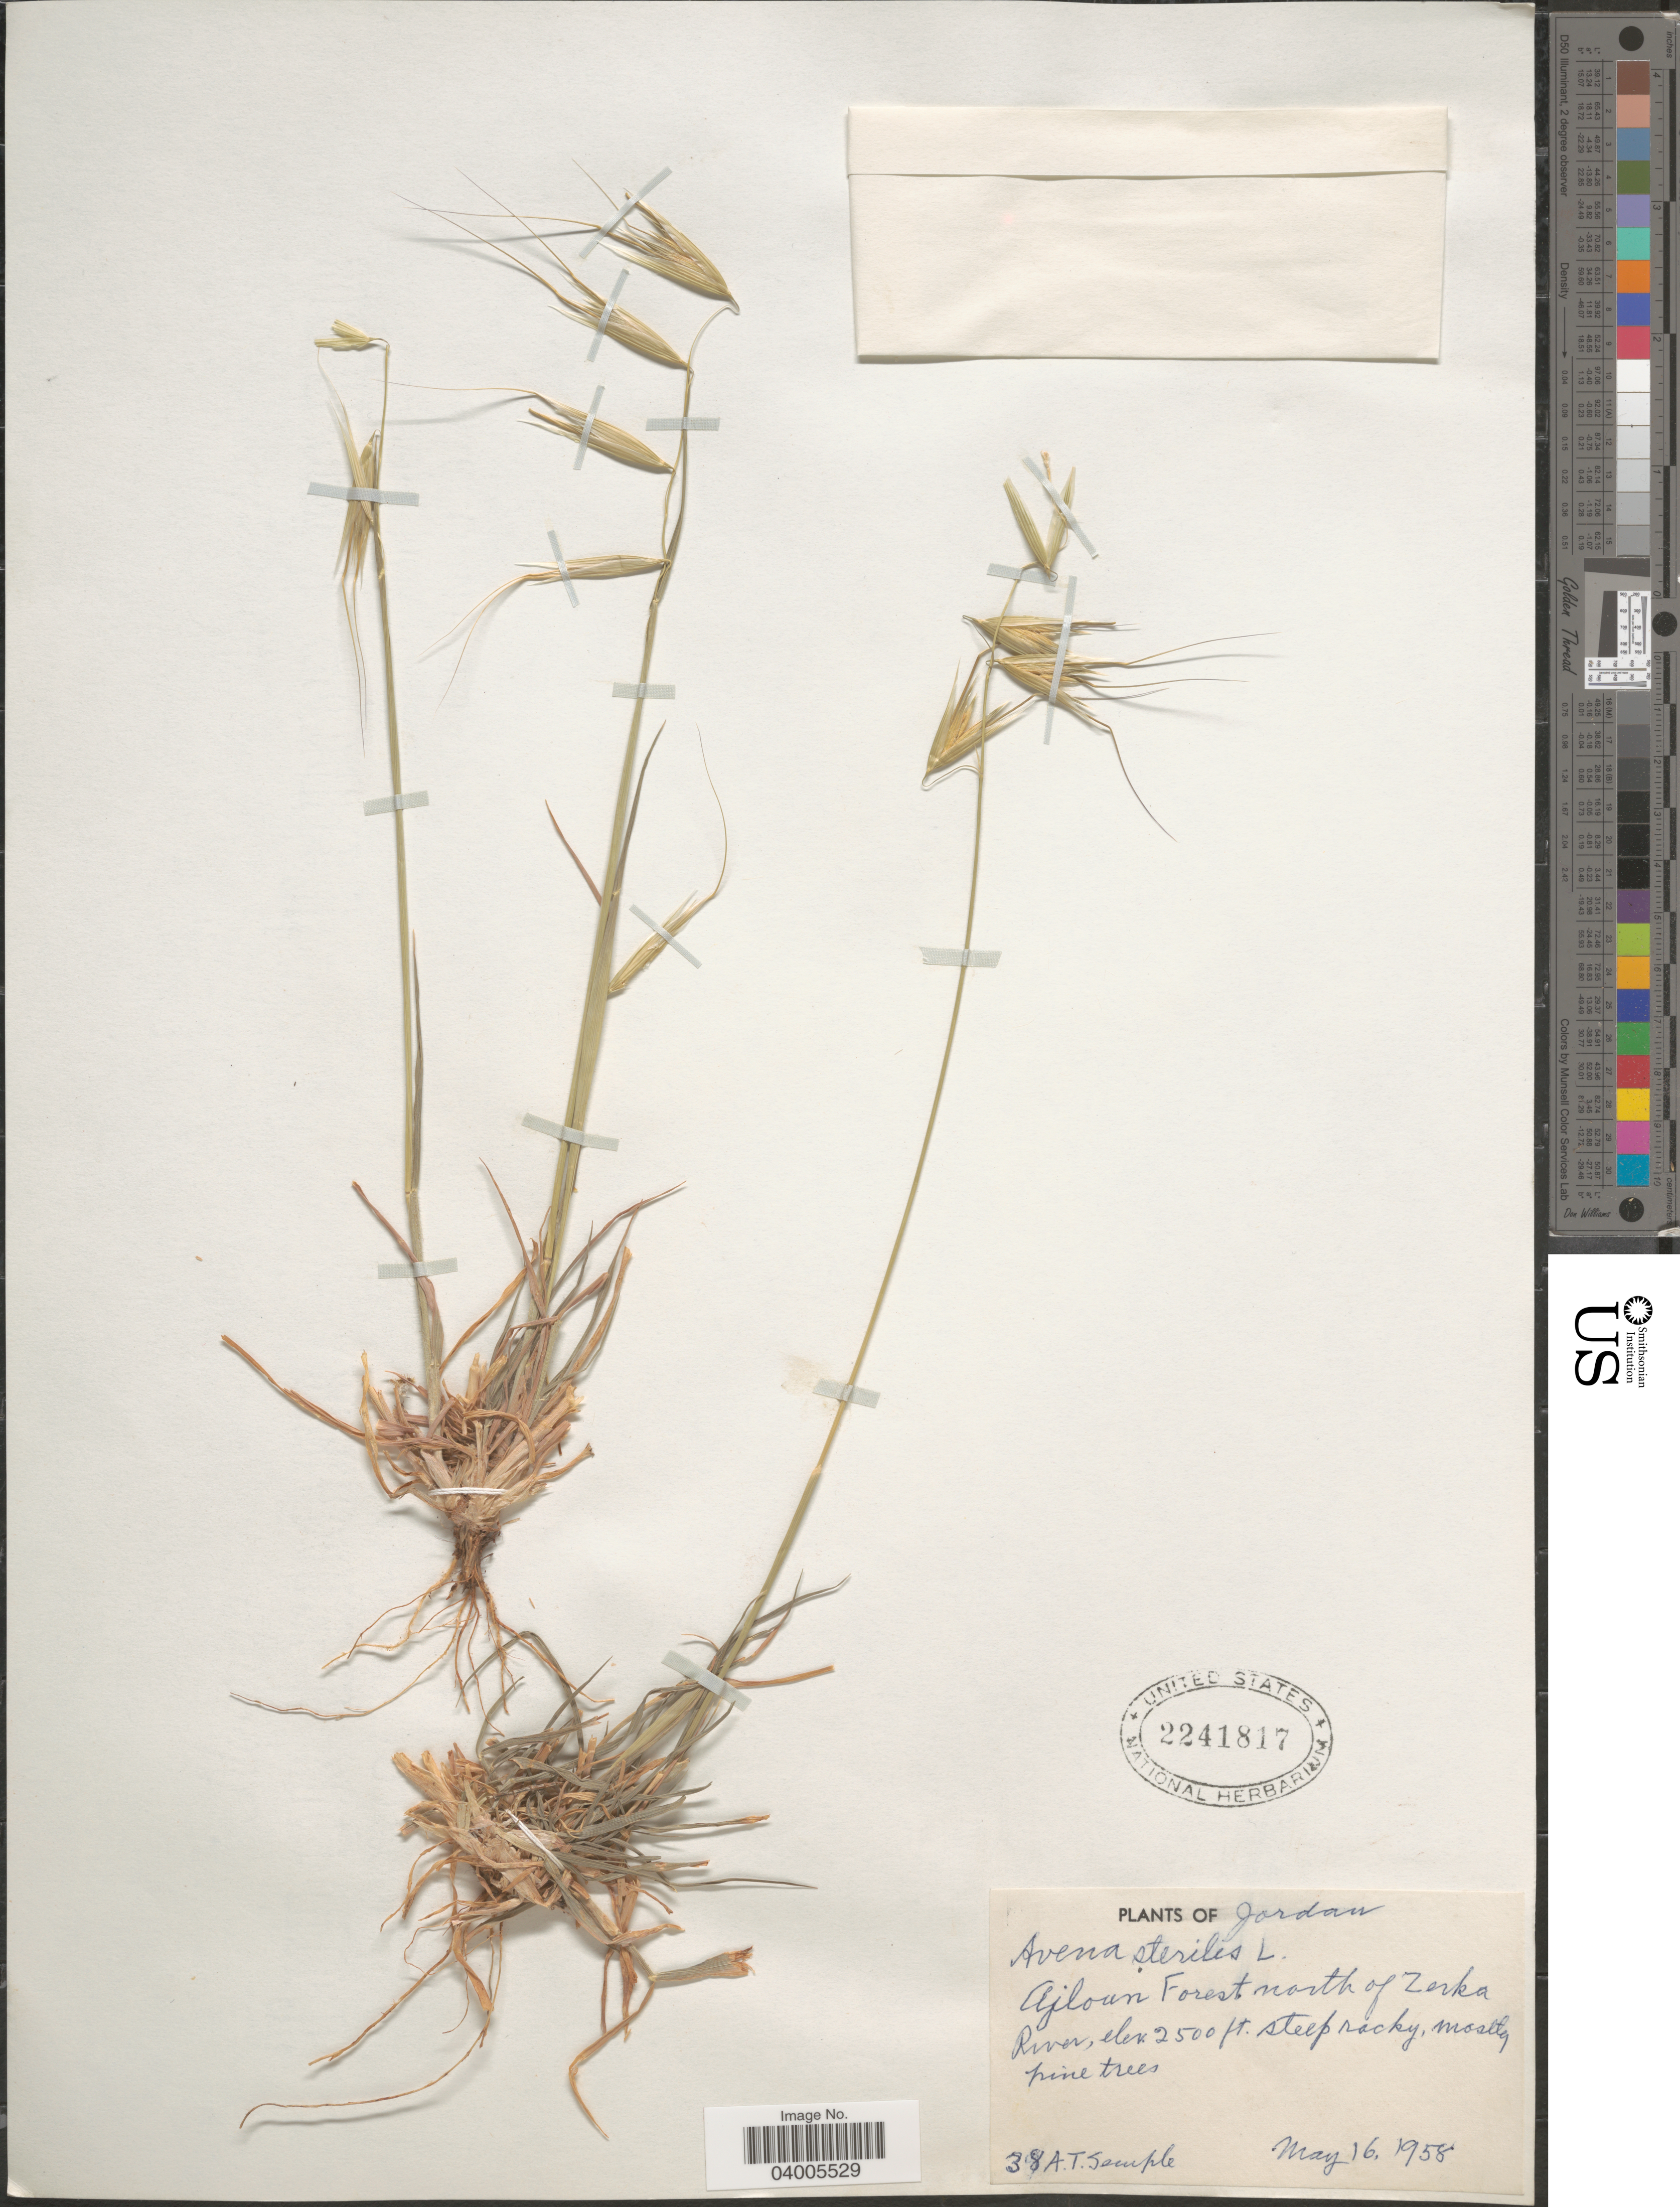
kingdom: Plantae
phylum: Tracheophyta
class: Liliopsida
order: Poales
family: Poaceae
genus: Avena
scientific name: Avena sterilis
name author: L.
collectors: A. Semple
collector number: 38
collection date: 1958-05-16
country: Jordan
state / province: Ajlun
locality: Ajloun Forest north of Zerka River.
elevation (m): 762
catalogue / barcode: US 2241817